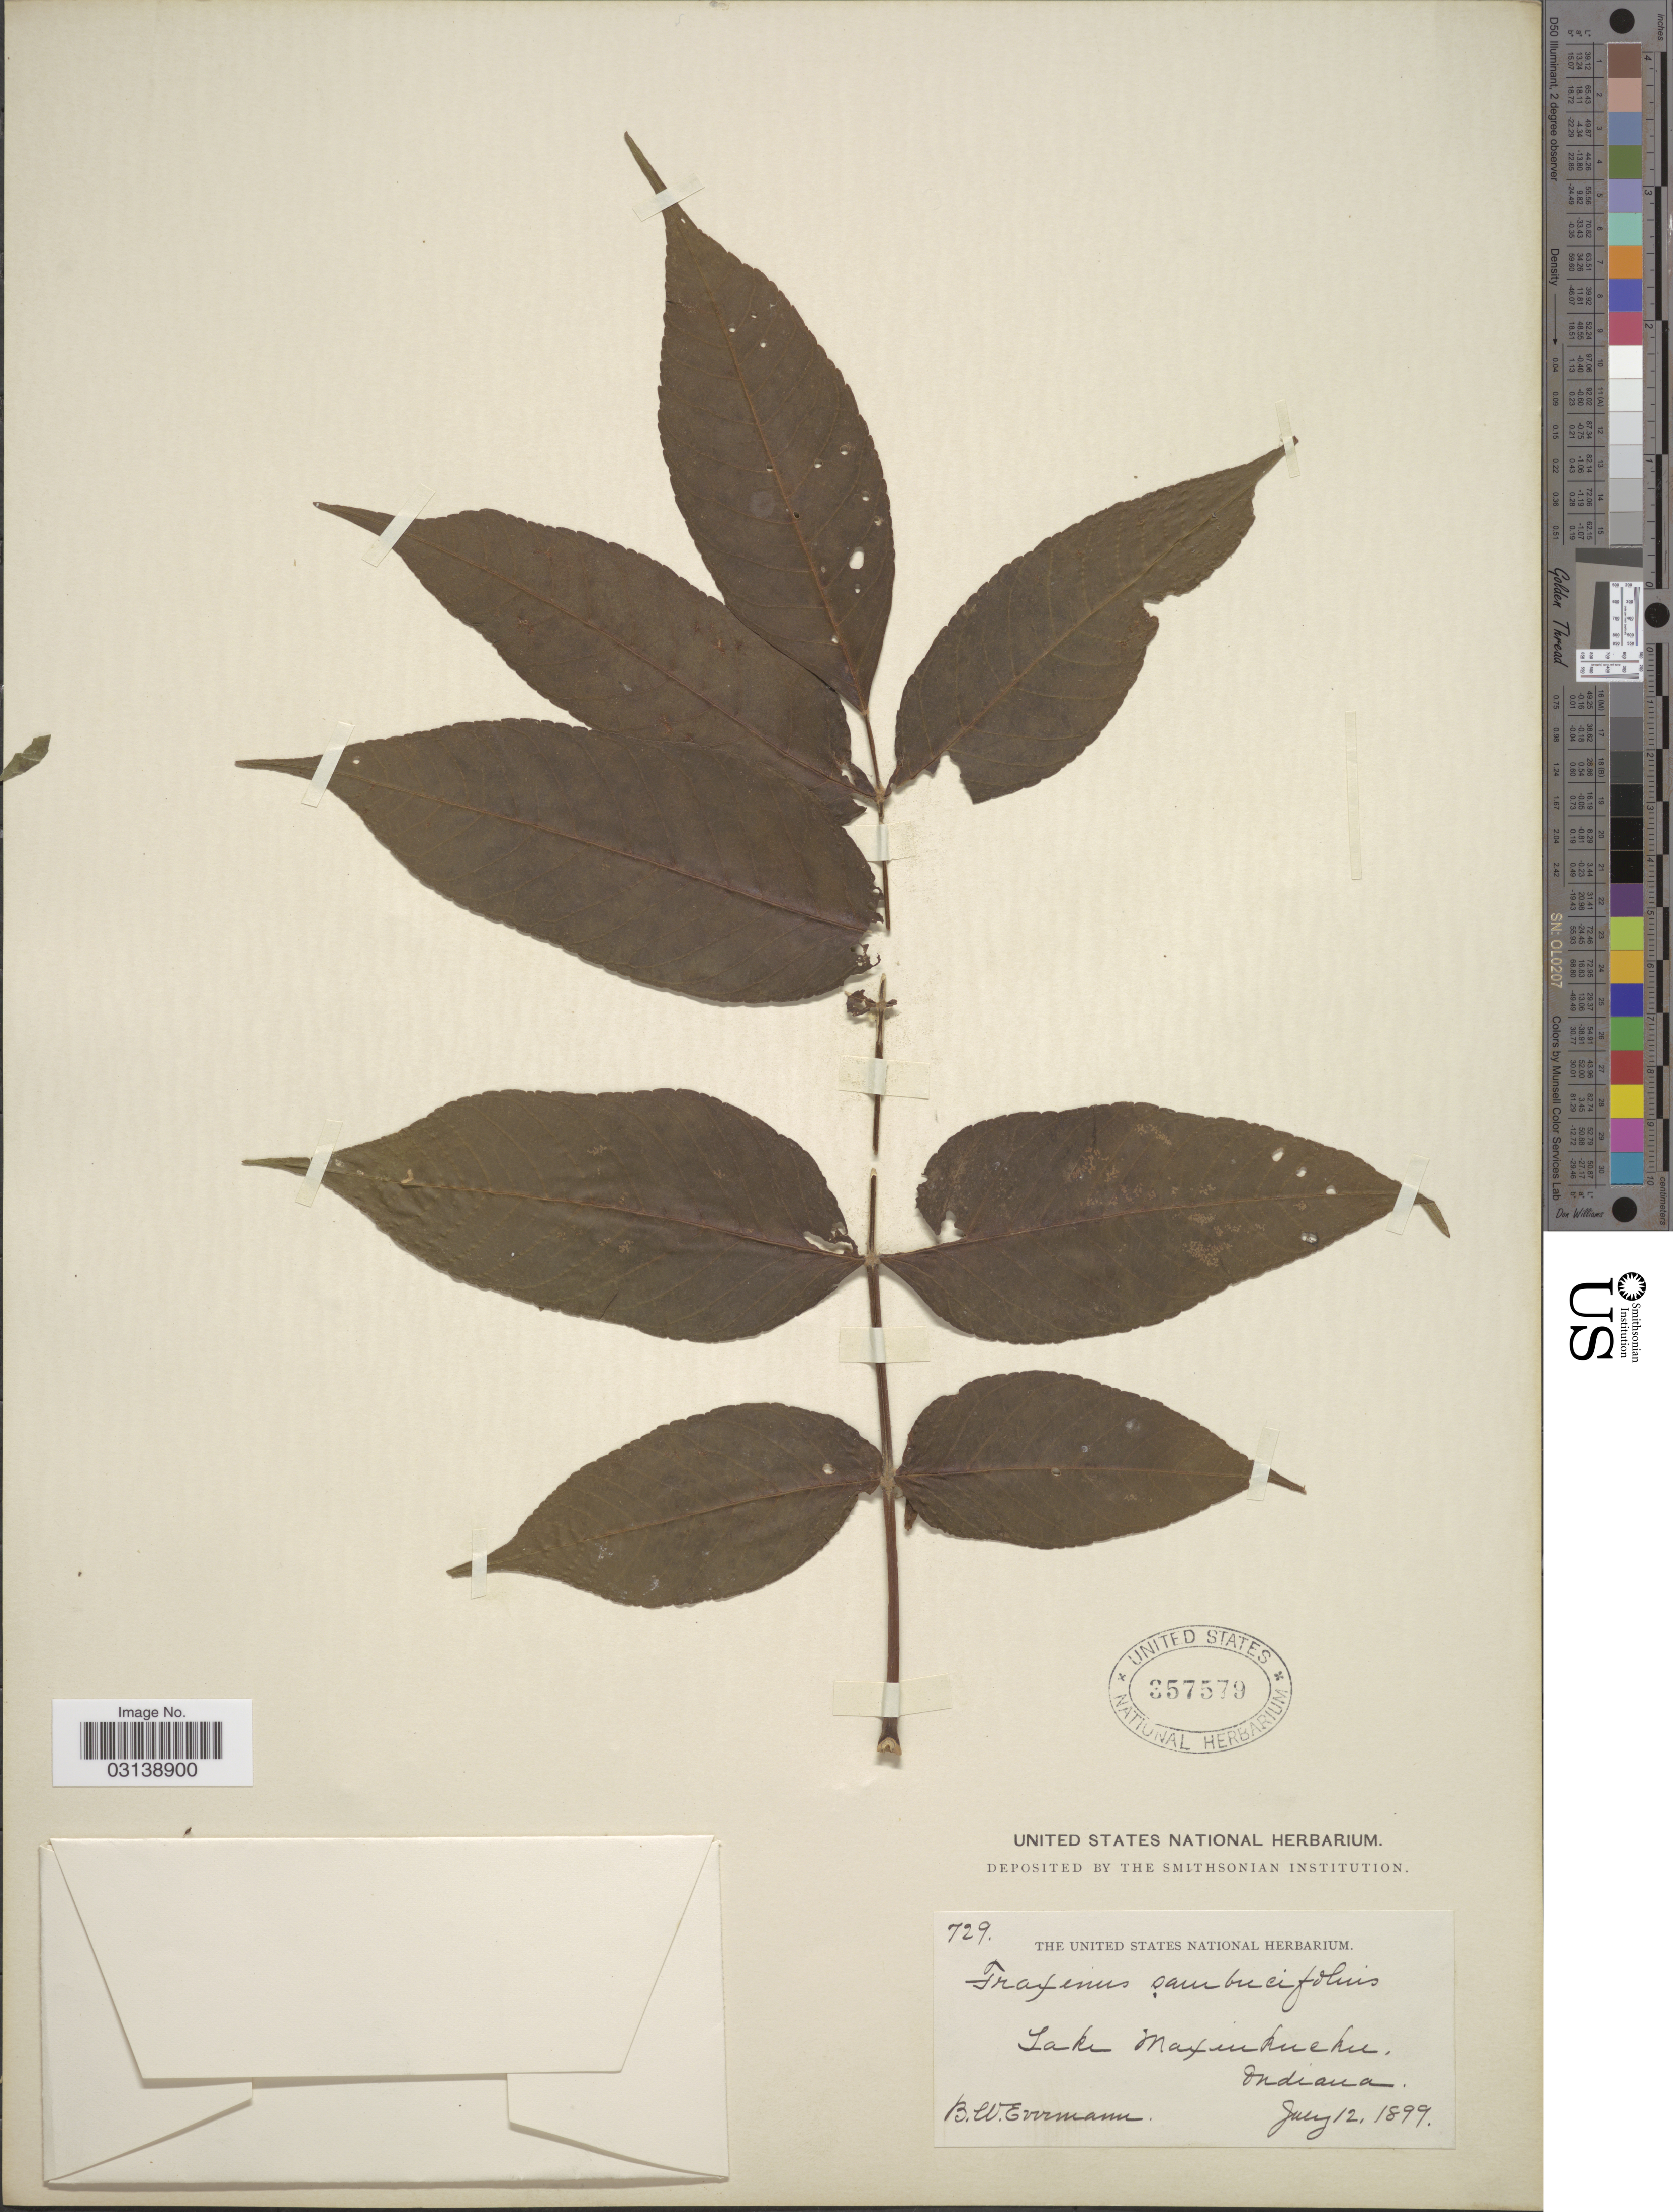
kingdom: Plantae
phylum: Tracheophyta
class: Magnoliopsida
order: Lamiales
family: Oleaceae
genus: Fraxinus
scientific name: Fraxinus nigra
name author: Marshall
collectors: B. W. Evermann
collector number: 729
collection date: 1899-07-12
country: United States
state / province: Indiana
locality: Lake Maxinkuckee.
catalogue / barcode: US 357579